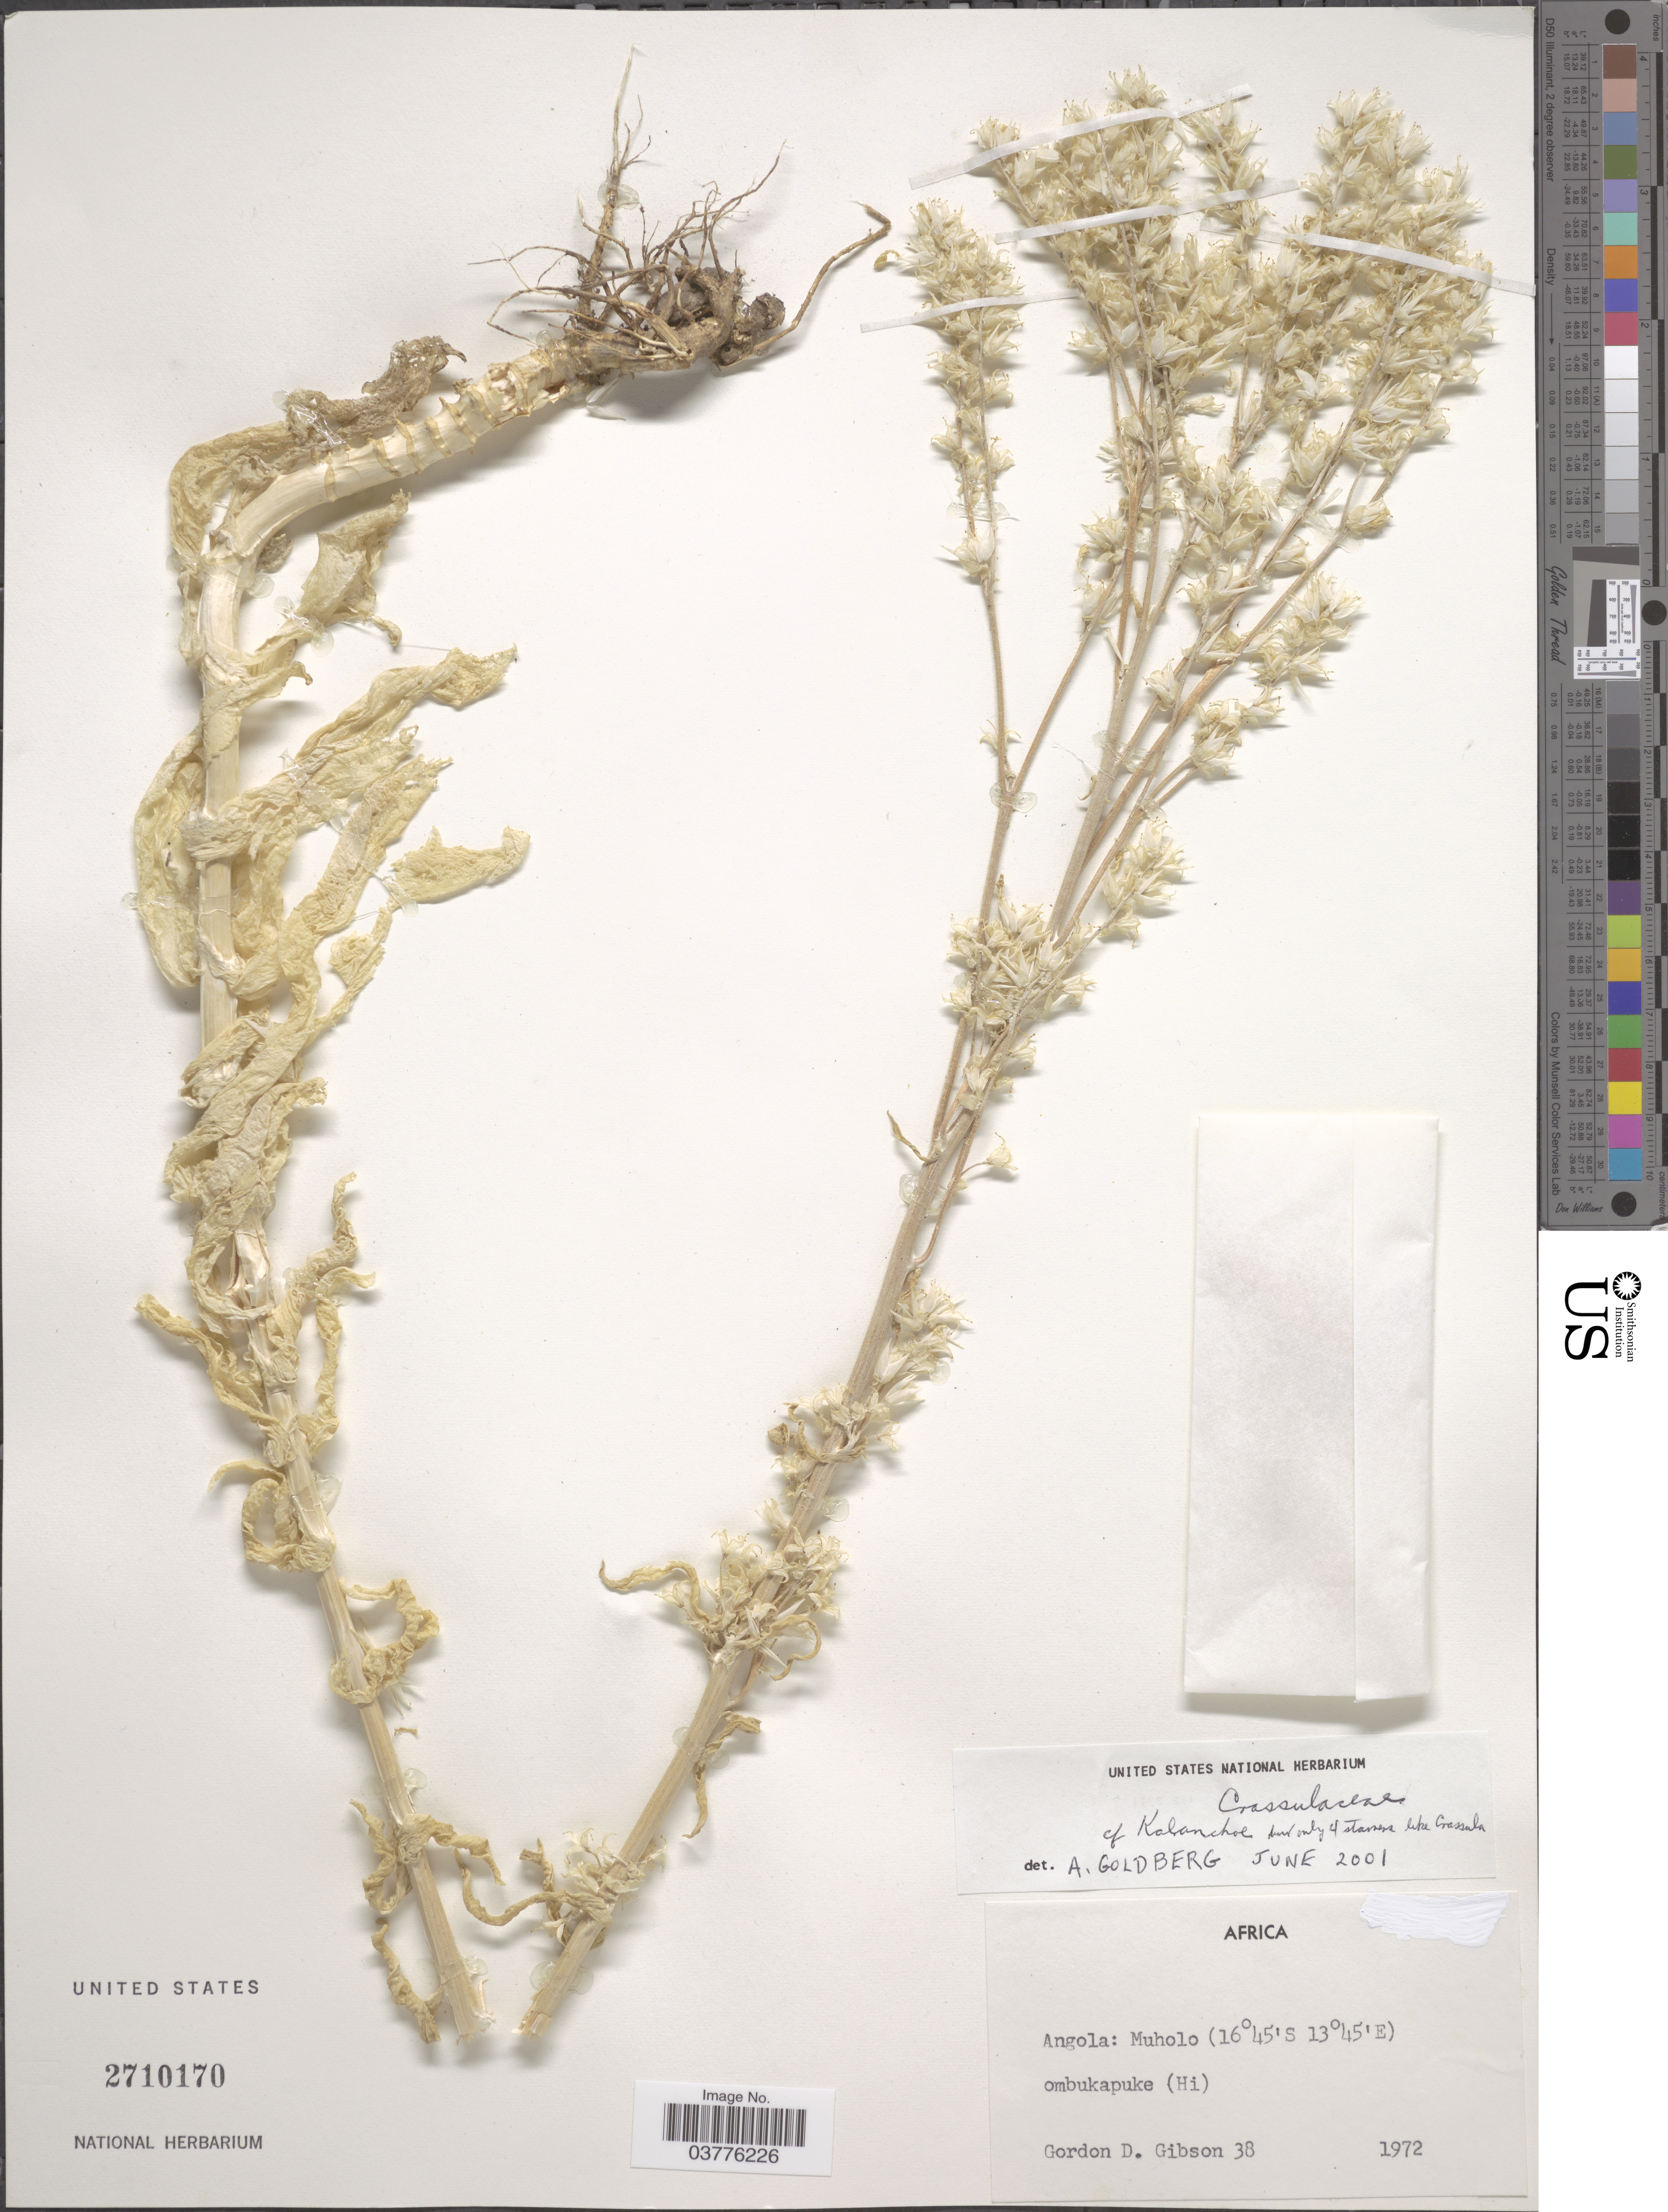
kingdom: Plantae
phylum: Tracheophyta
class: Magnoliopsida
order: Saxifragales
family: Crassulaceae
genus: Kalanchoe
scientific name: Kalanchoe sp.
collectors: G. D. Gibson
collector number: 38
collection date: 1972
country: Angola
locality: Muholo.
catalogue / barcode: US 2710170